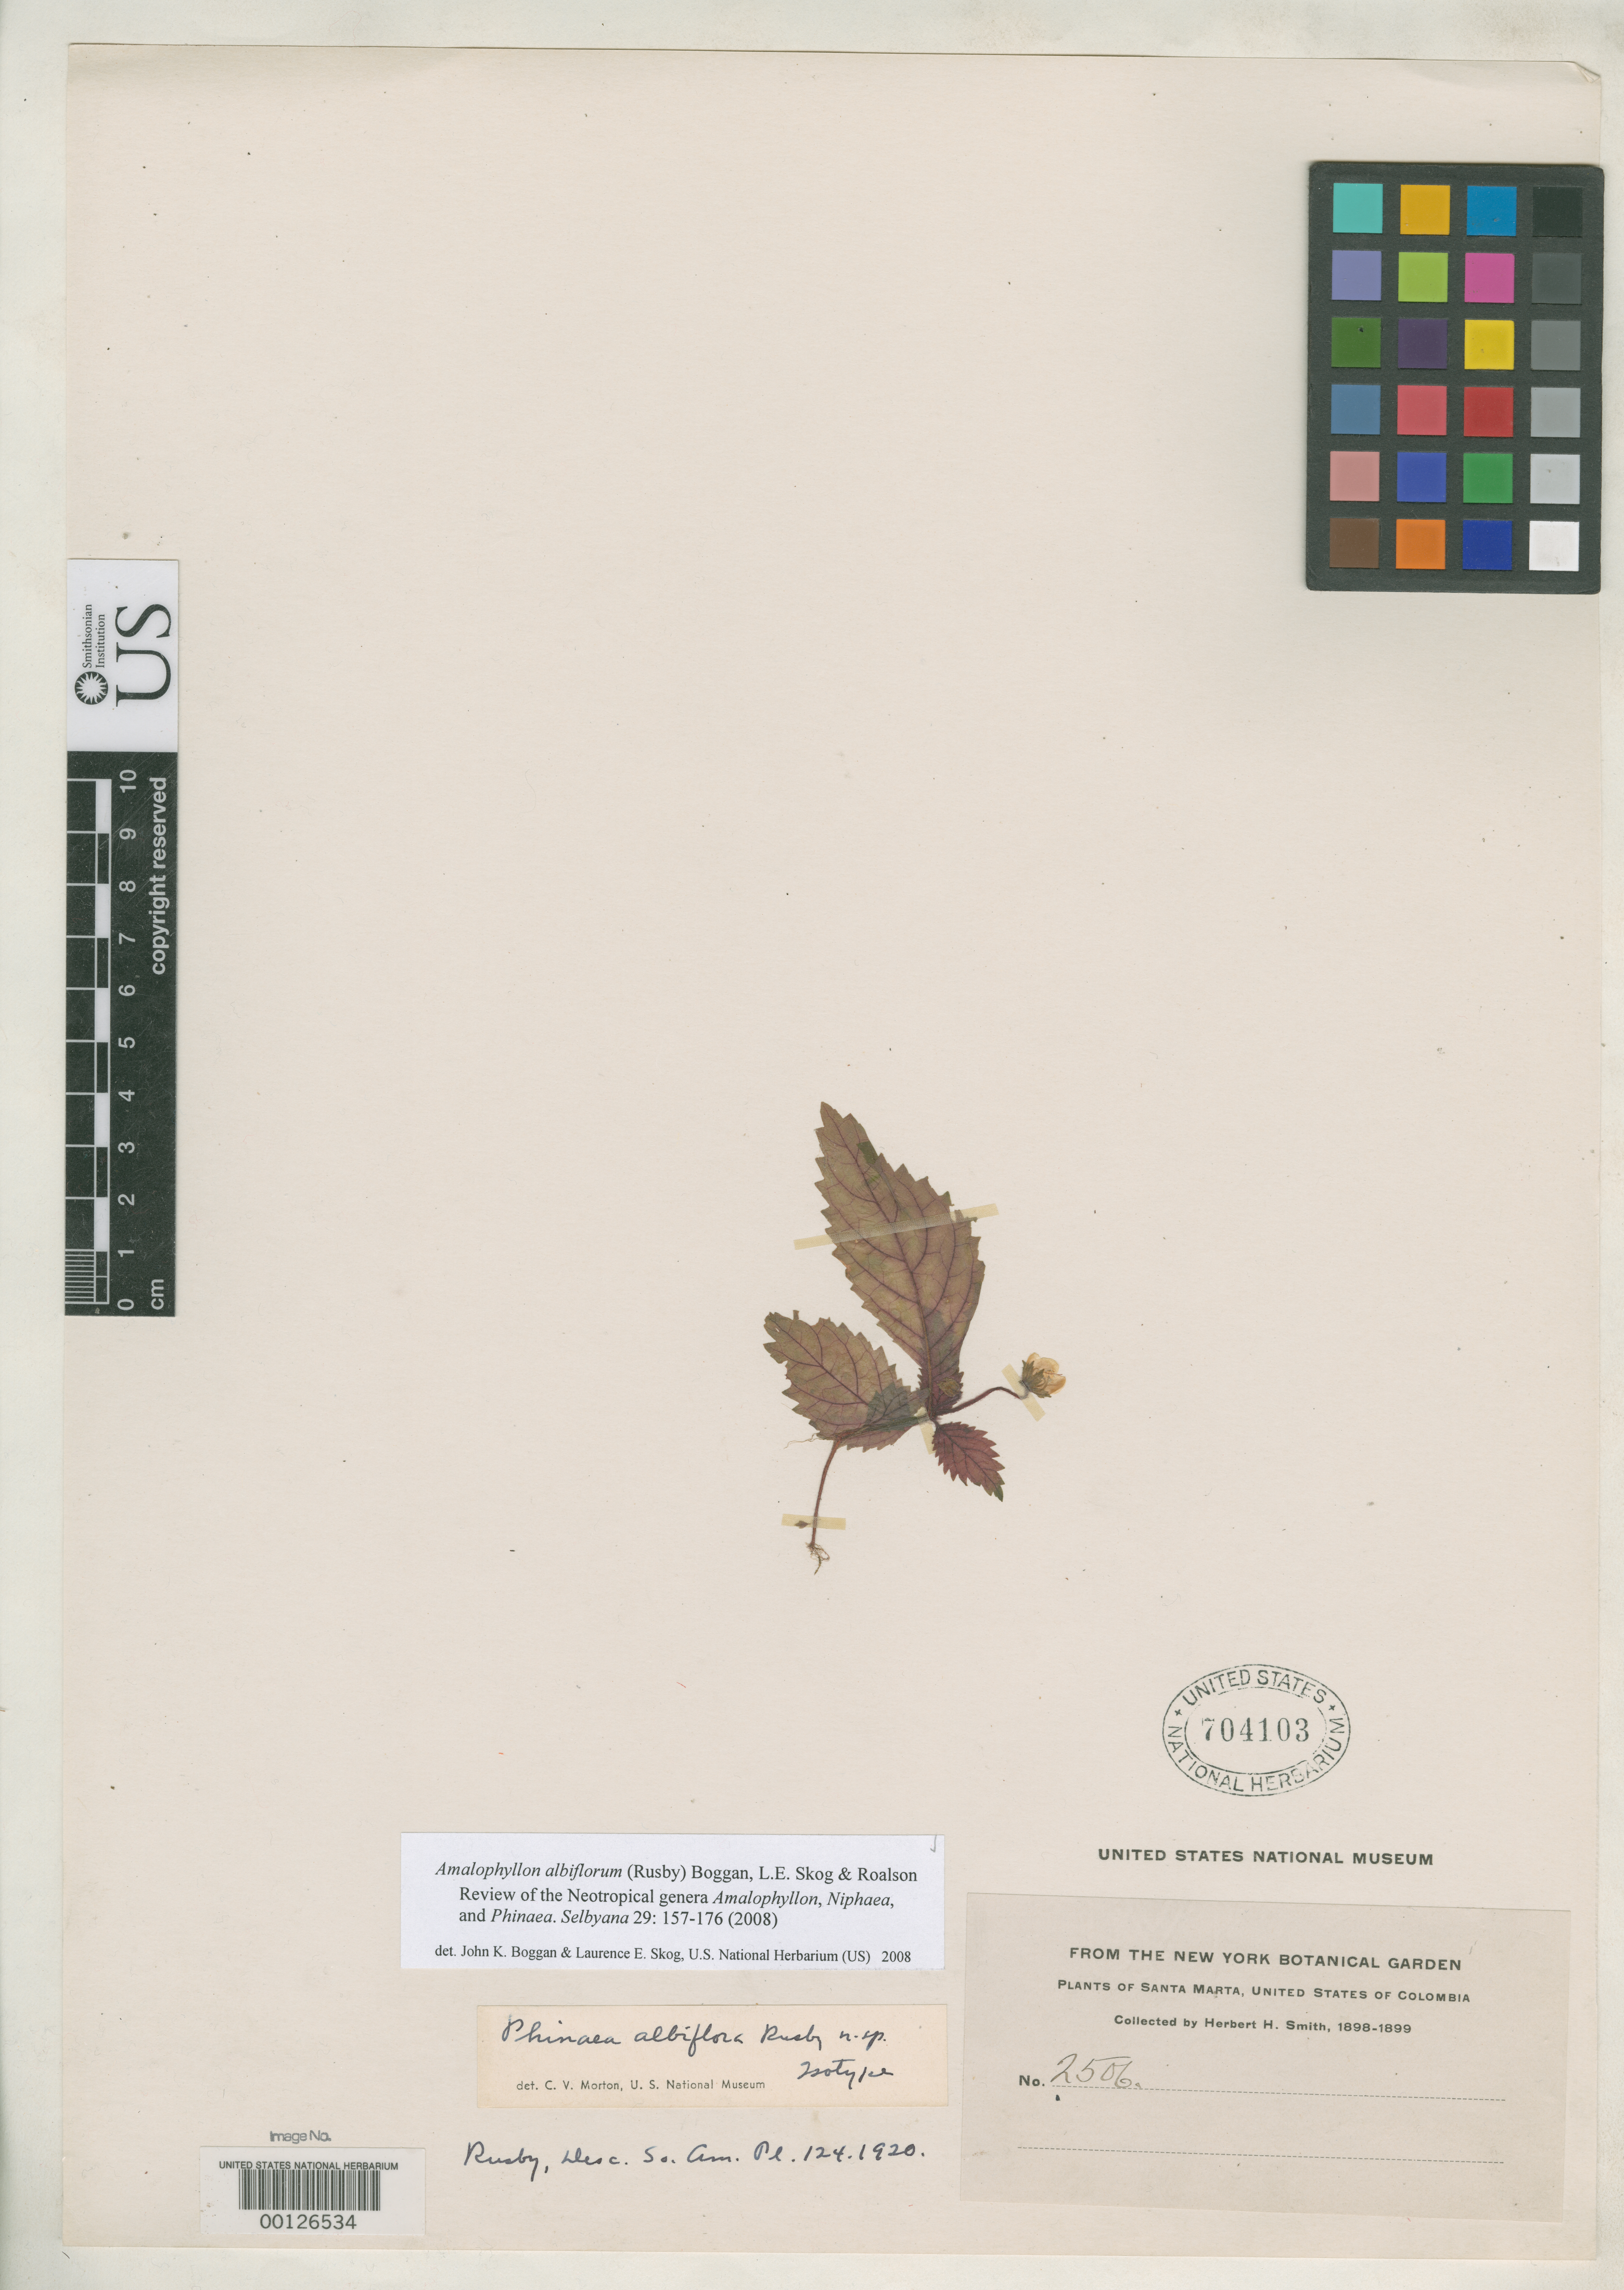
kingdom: Plantae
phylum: Tracheophyta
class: Magnoliopsida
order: Lamiales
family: Gesneriaceae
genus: Phinaea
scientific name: Phinaea albiflora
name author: Rusby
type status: Possible Isotype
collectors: Herbert H. Smith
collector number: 2506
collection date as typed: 1898 to -- --- 1899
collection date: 1898/1899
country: Colombia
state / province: Magdalena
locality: Santa Marta.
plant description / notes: US duplicate lacking collection data. Holotype at NY is apparently the only duplicate with complete collection information ("ridges on the Sierra de Onaca, 4000-5000 ft. Collected Aug. 22.") See Boggan et al., Selbyana 29: 157-176 (2008).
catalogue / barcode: US 704103